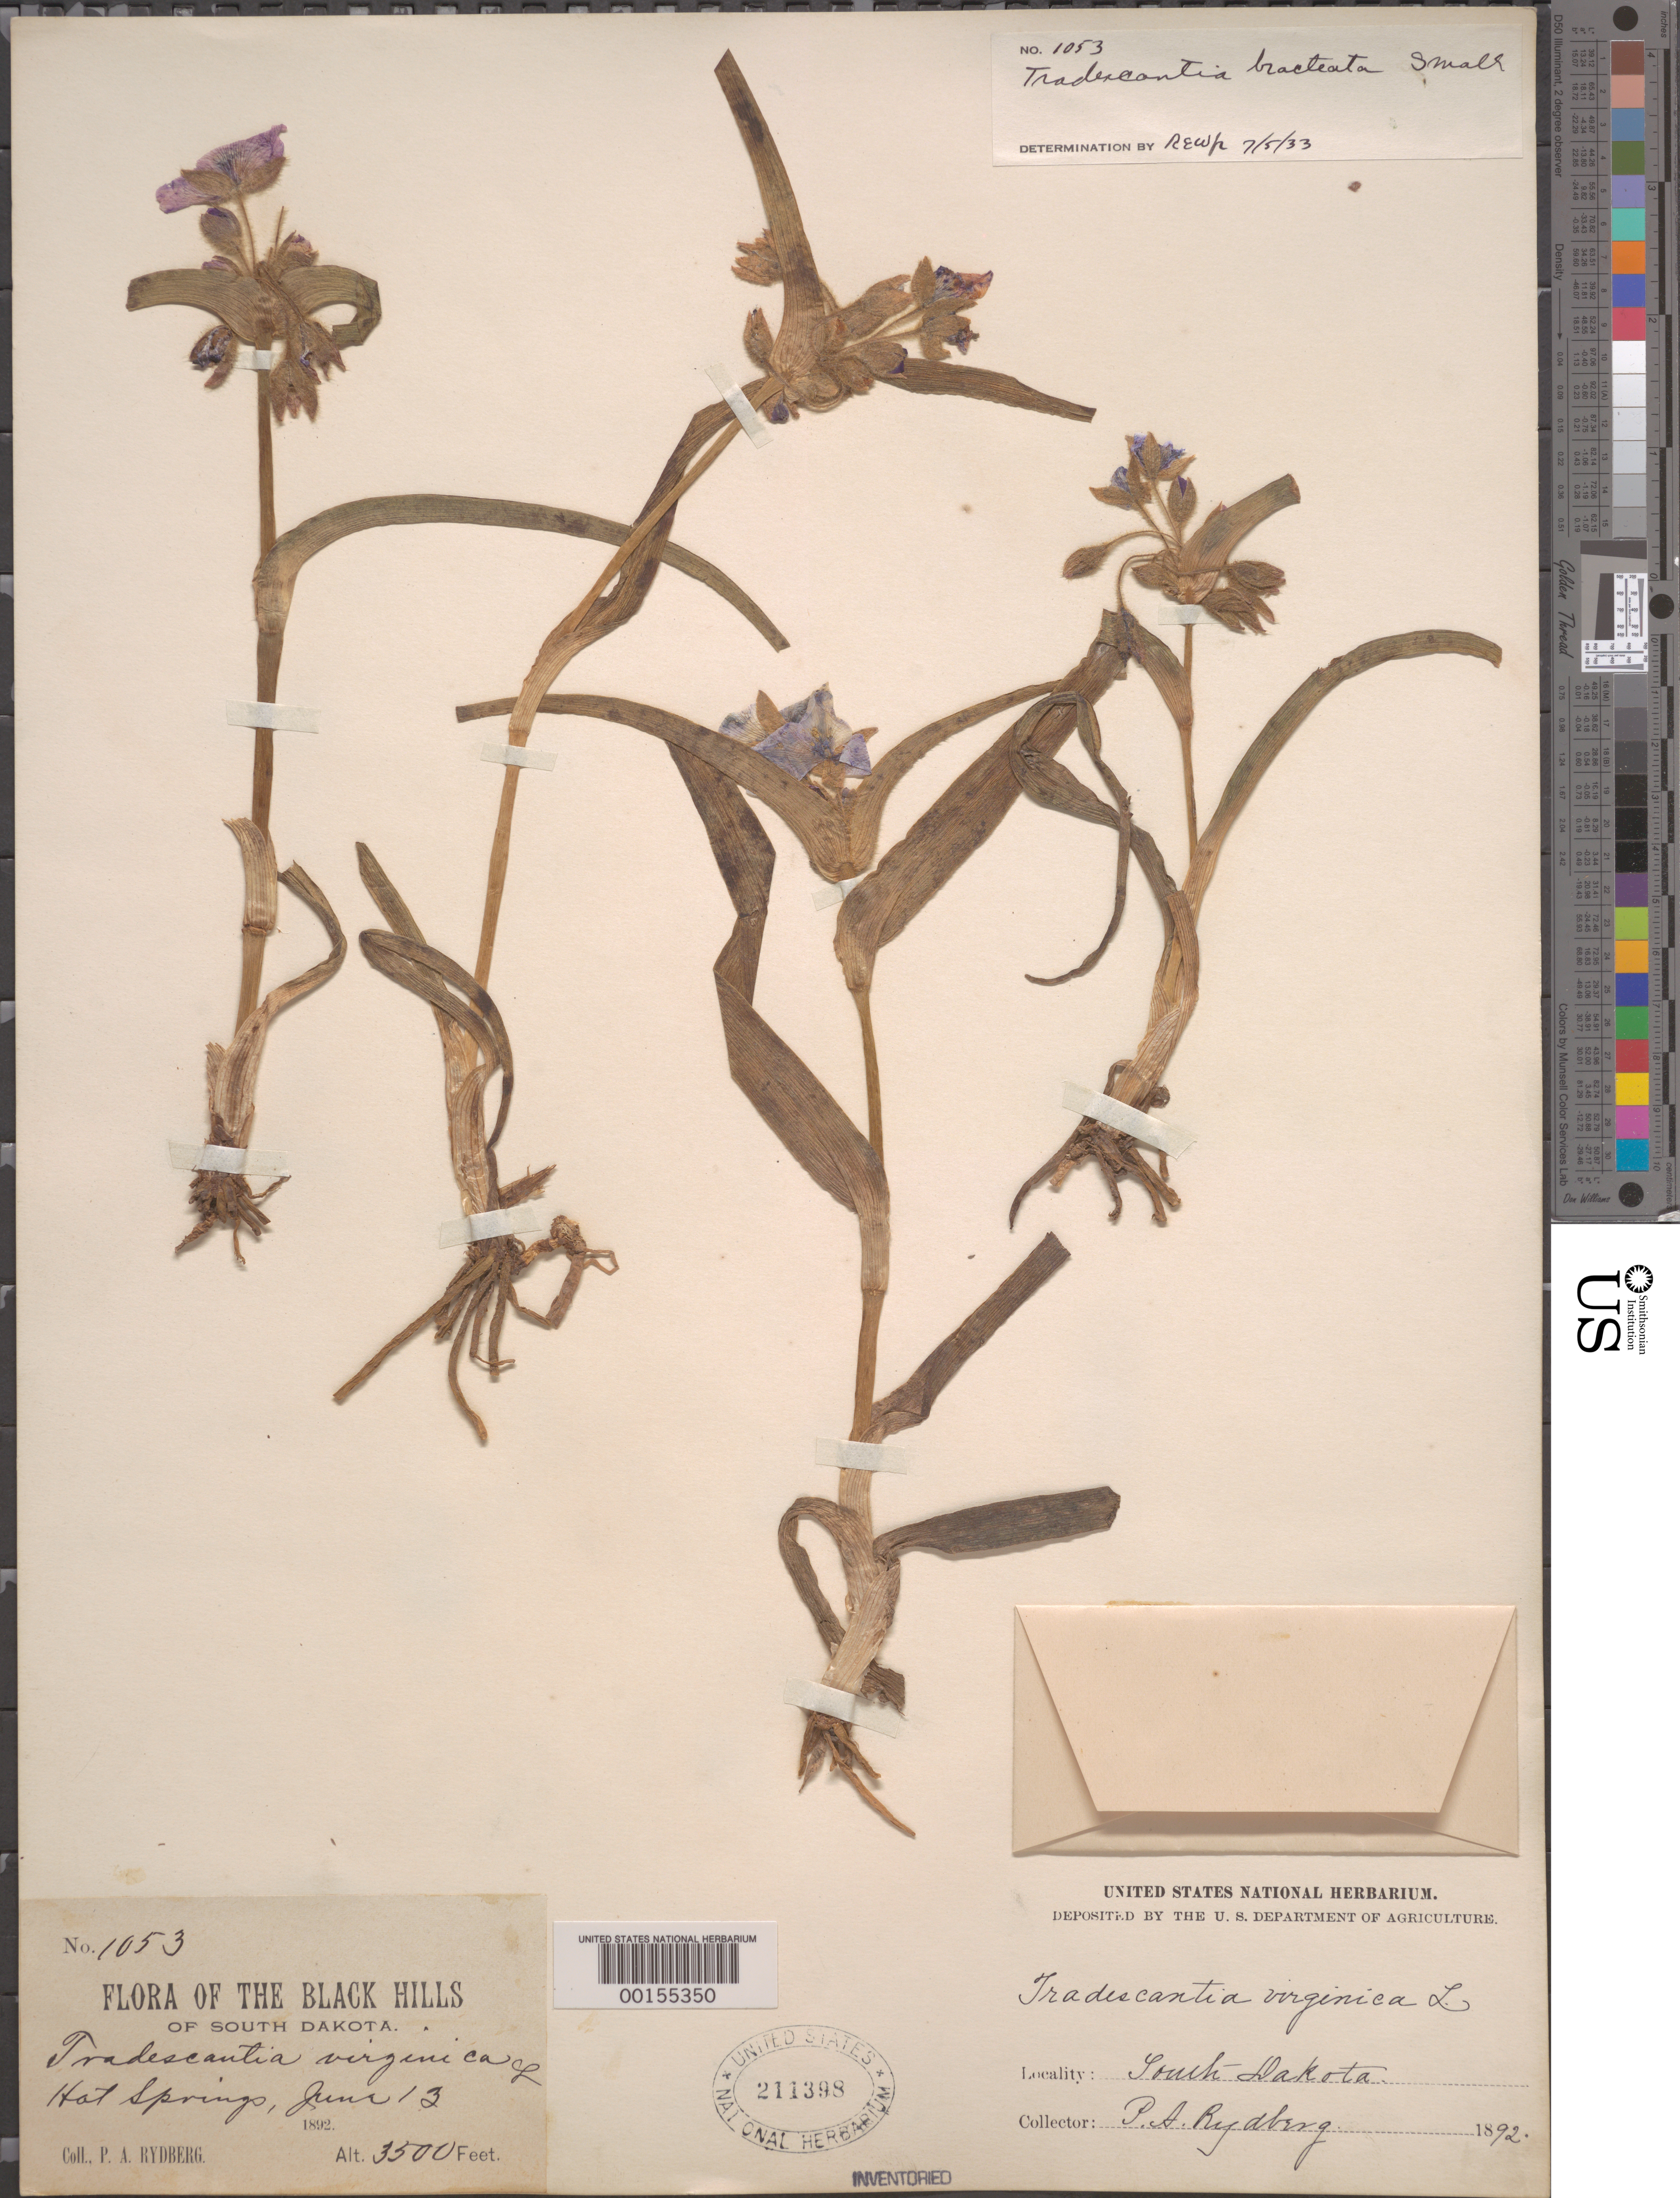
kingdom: Plantae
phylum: Tracheophyta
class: Liliopsida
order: Commelinales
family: Commelinaceae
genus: Tradescantia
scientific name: Tradescantia bracteata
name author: Small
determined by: REW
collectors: P. A. Rydberg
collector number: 1053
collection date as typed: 1892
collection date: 1892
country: United States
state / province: South Dakota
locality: Hot springs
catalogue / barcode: US 211398